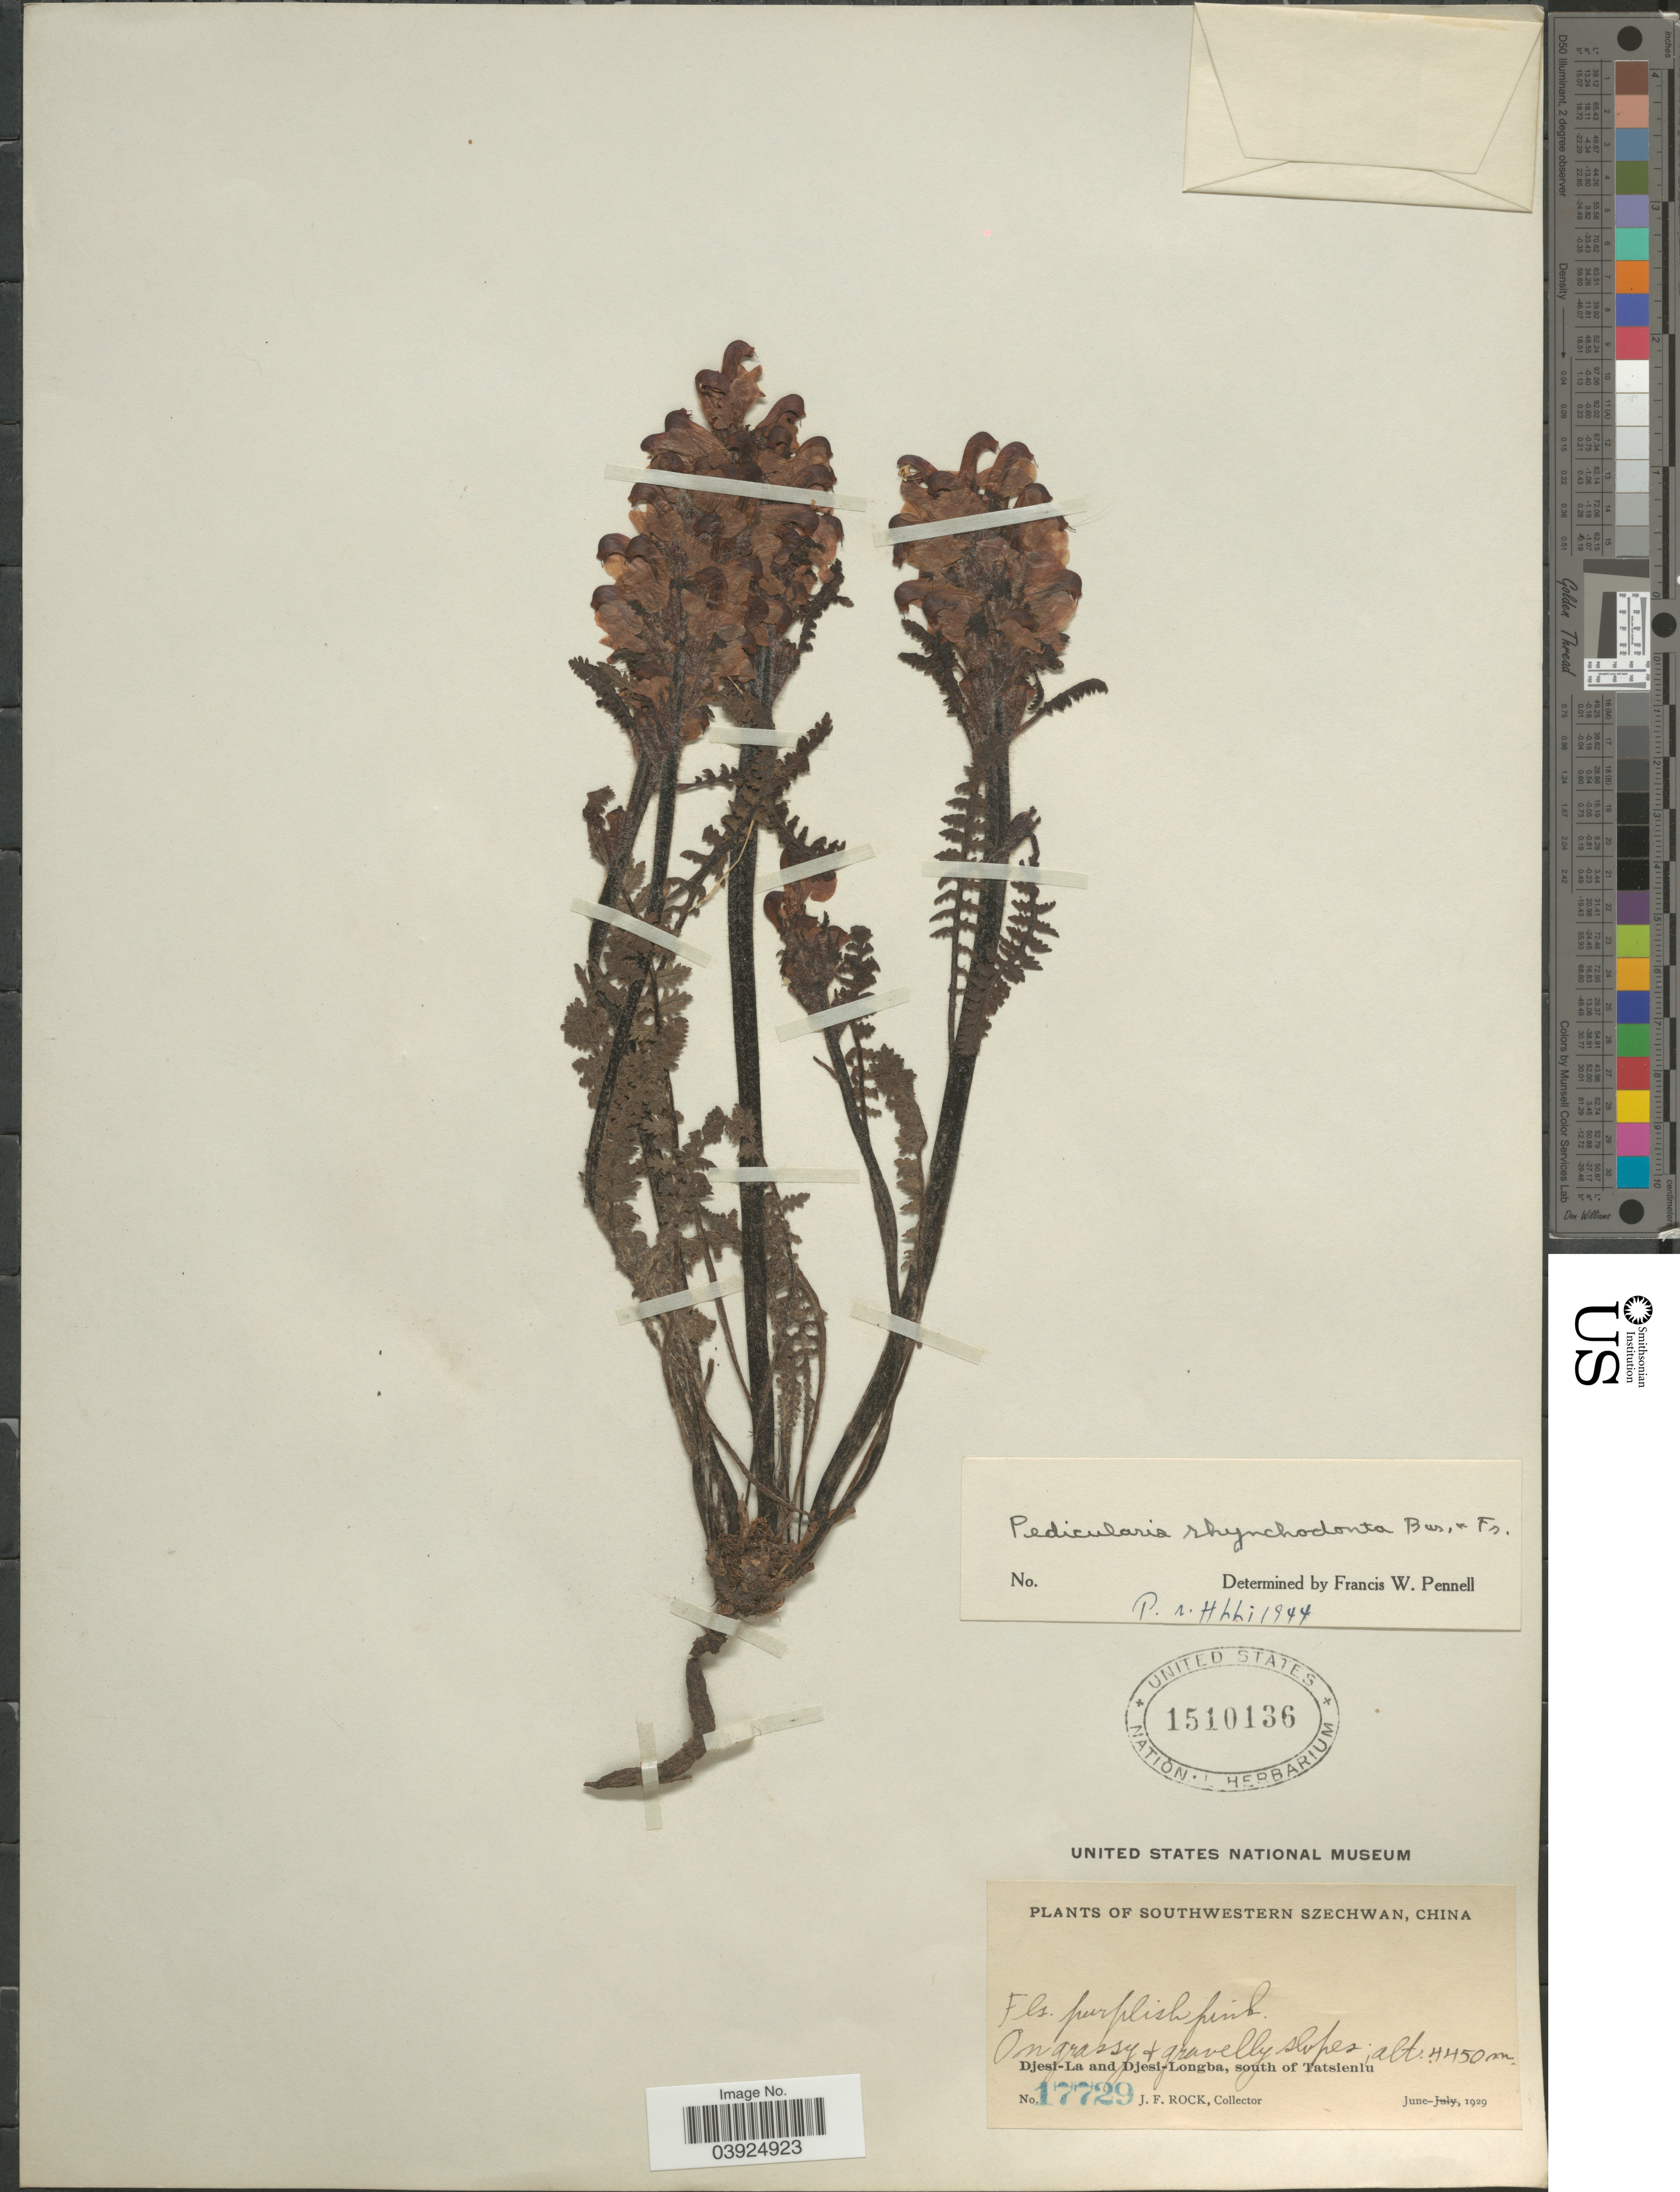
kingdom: Plantae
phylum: Tracheophyta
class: Magnoliopsida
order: Lamiales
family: Orobanchaceae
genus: Pedicularis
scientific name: Pedicularis rhynchodonta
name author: Bureau & Franch.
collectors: J. Rock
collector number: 17729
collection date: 1929-06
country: China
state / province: Sichuan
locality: Southwestern Szechwan. On grassy & gravelly slopes. Djesi-La and Djesi-Longba, south of Tatsienlu.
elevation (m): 4450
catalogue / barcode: US 1510136